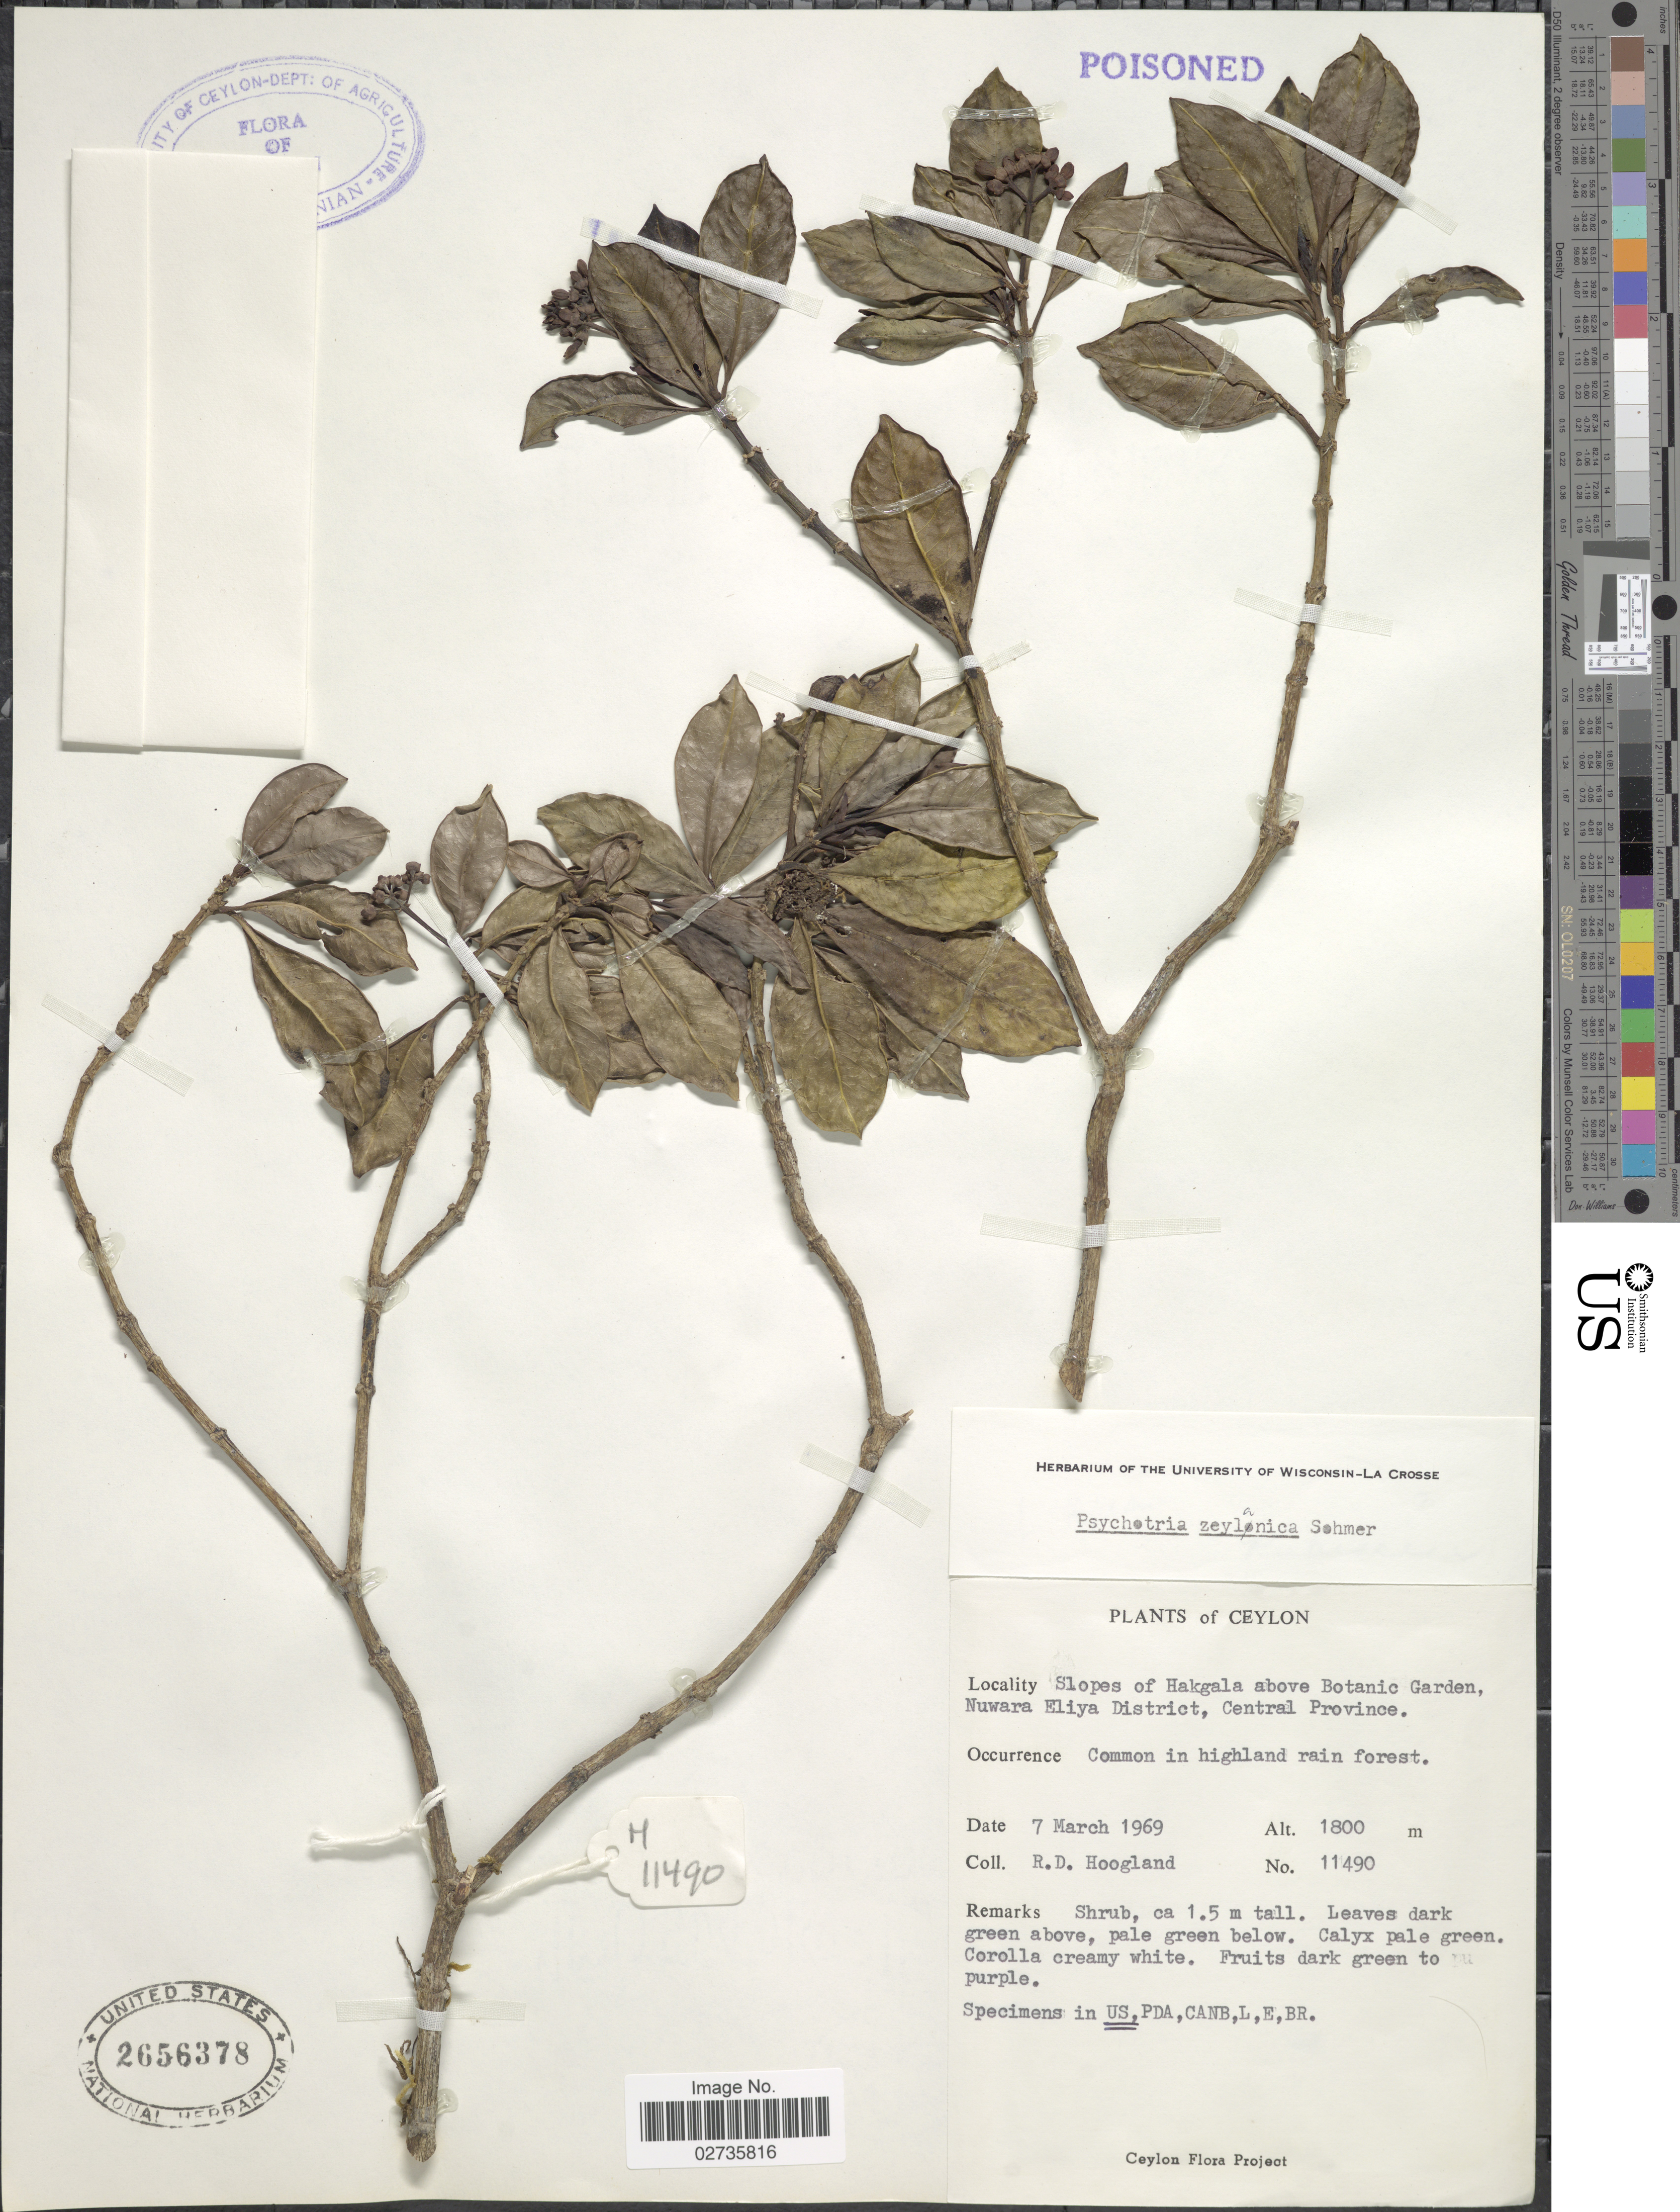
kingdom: Plantae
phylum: Tracheophyta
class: Magnoliopsida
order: Gentianales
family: Rubiaceae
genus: Psychotria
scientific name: Psychotria zeylanica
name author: Sohmer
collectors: R. D. Hoogland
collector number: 11490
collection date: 1969-03-07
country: Sri Lanka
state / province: Central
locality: Ceylon, Slopes of Hakgala above Botanic Garden, Nuwara Eliya District, Common in highland rain forest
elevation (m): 1800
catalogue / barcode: US 2656378